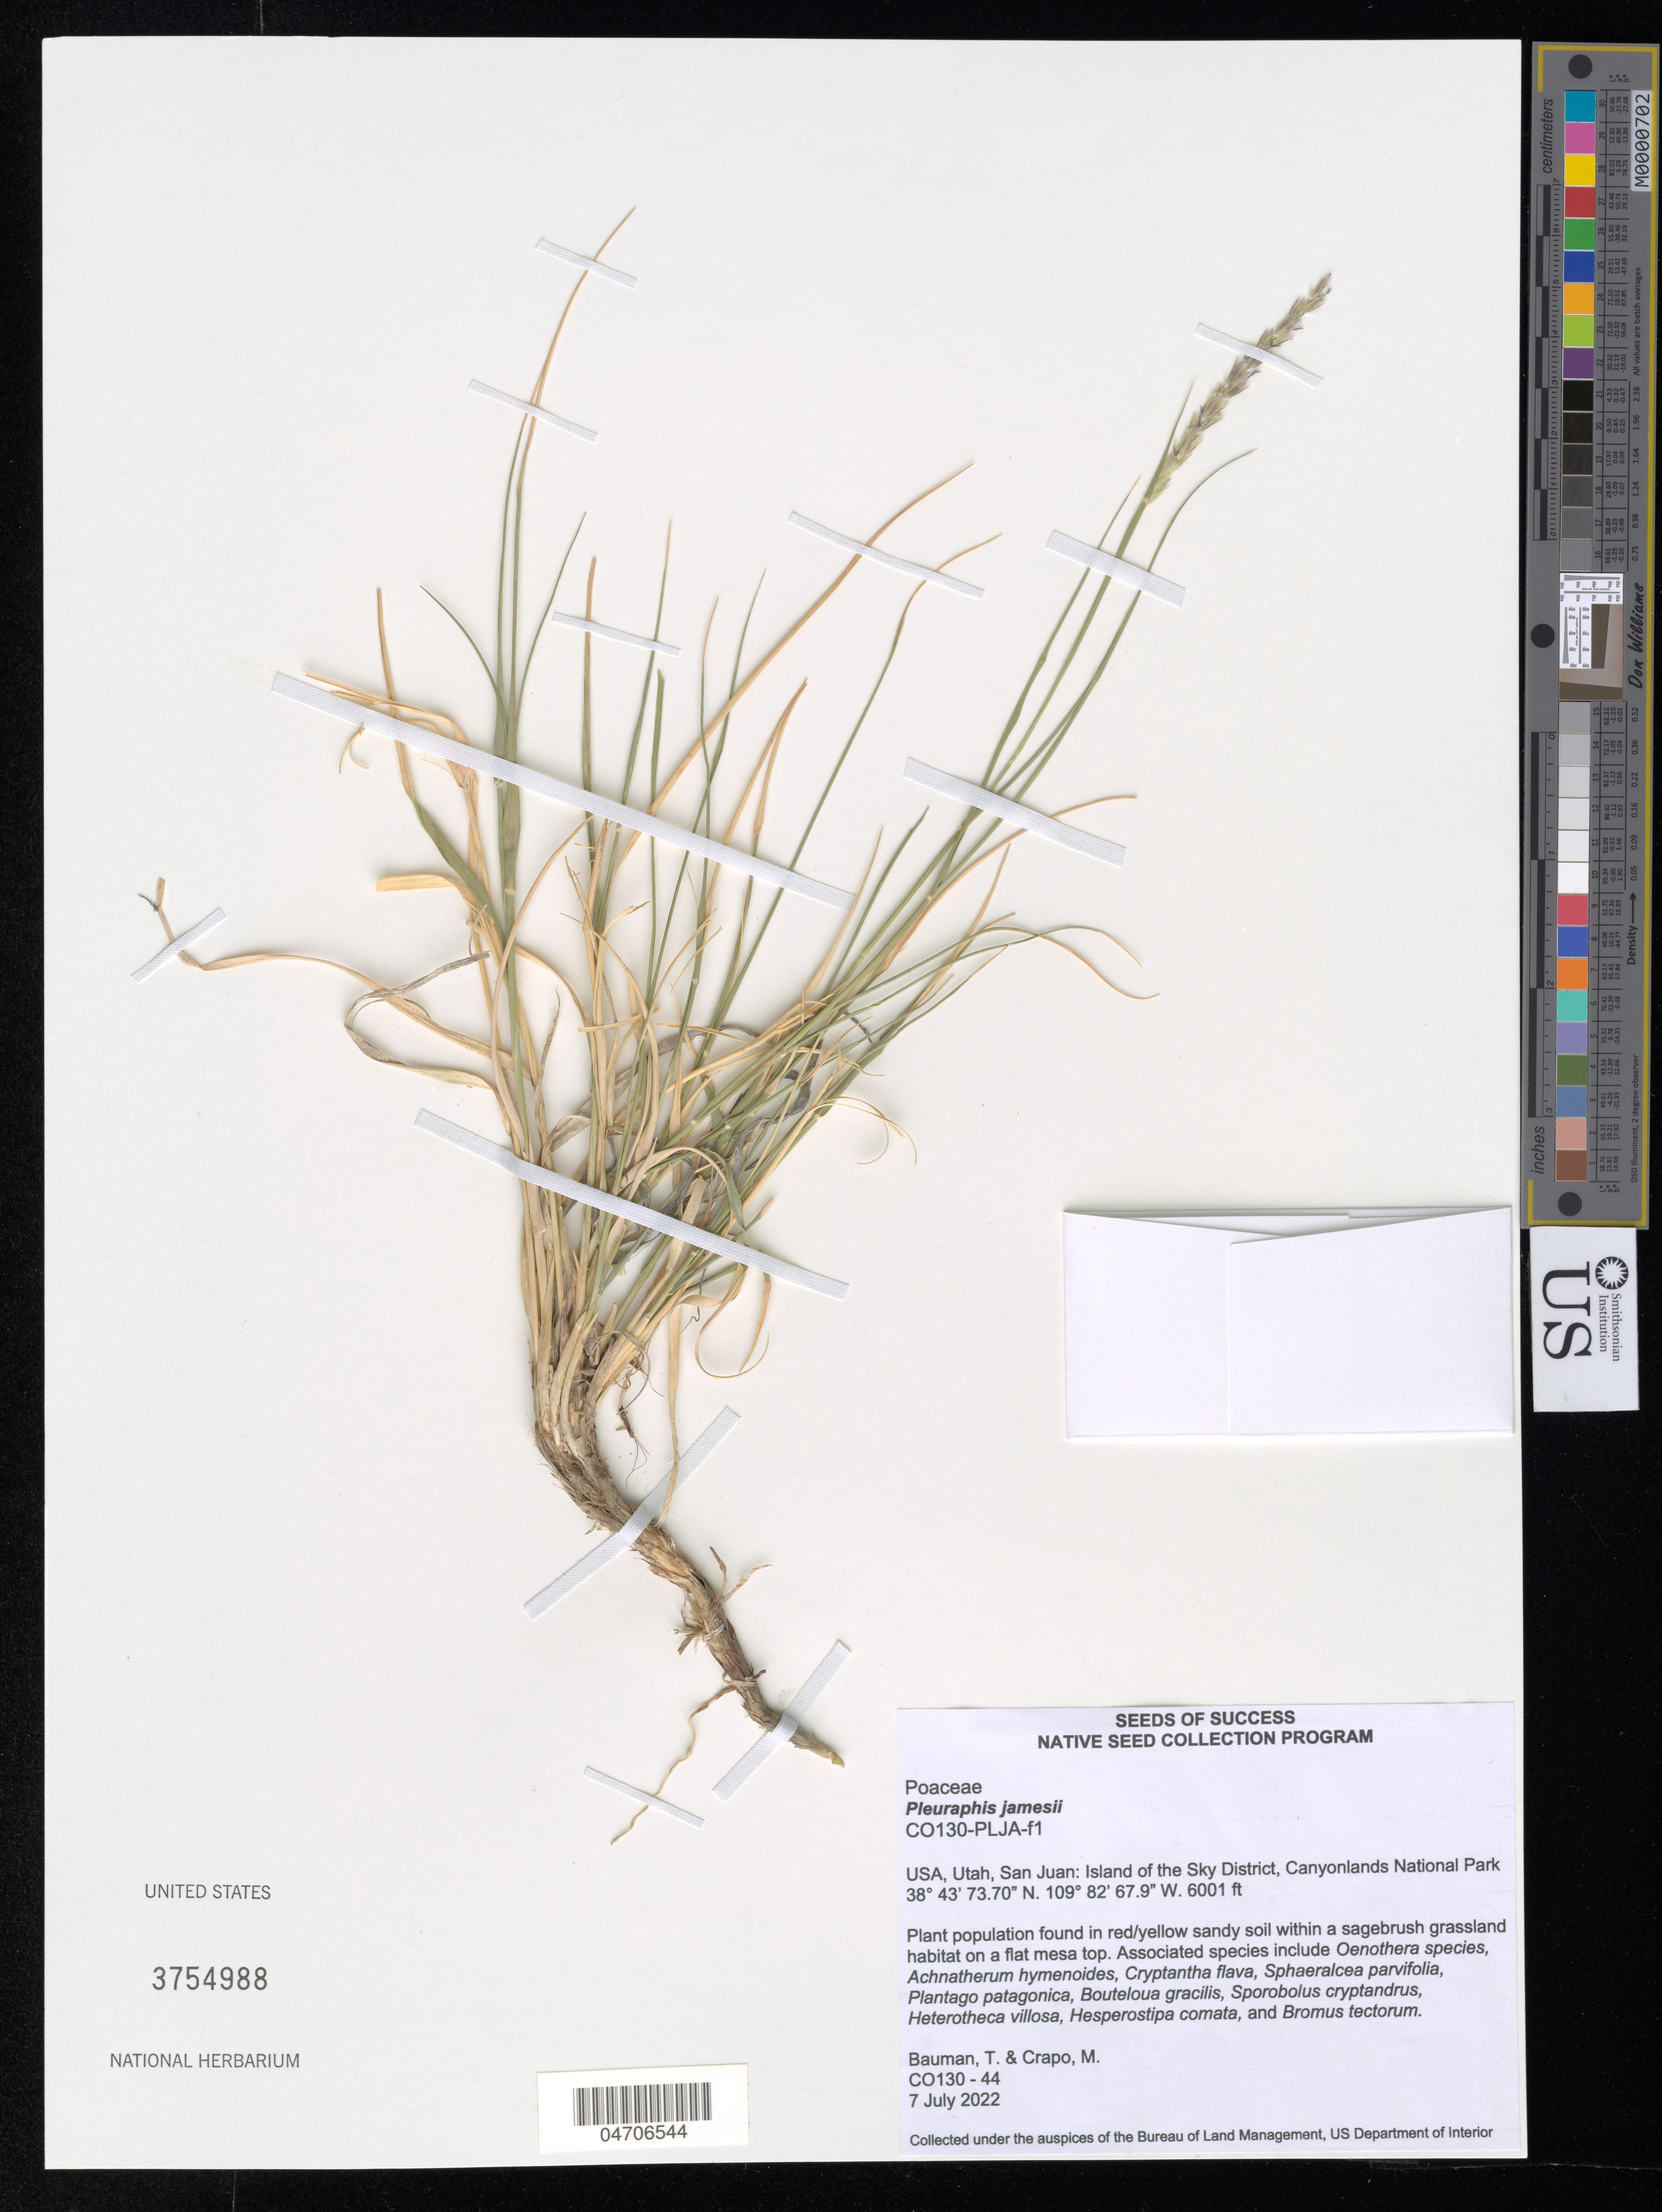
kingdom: Plantae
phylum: Tracheophyta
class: Liliopsida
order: Poales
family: Poaceae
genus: Pleuraphis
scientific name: Pleuraphis jamesii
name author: Torr.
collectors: K. Gage & G. Woronow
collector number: CO130-44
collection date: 2022-07-07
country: United States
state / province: Utah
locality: San Juan: Island of the Sky District, Canyonlands National Park.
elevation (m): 1829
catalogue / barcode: US 3754988